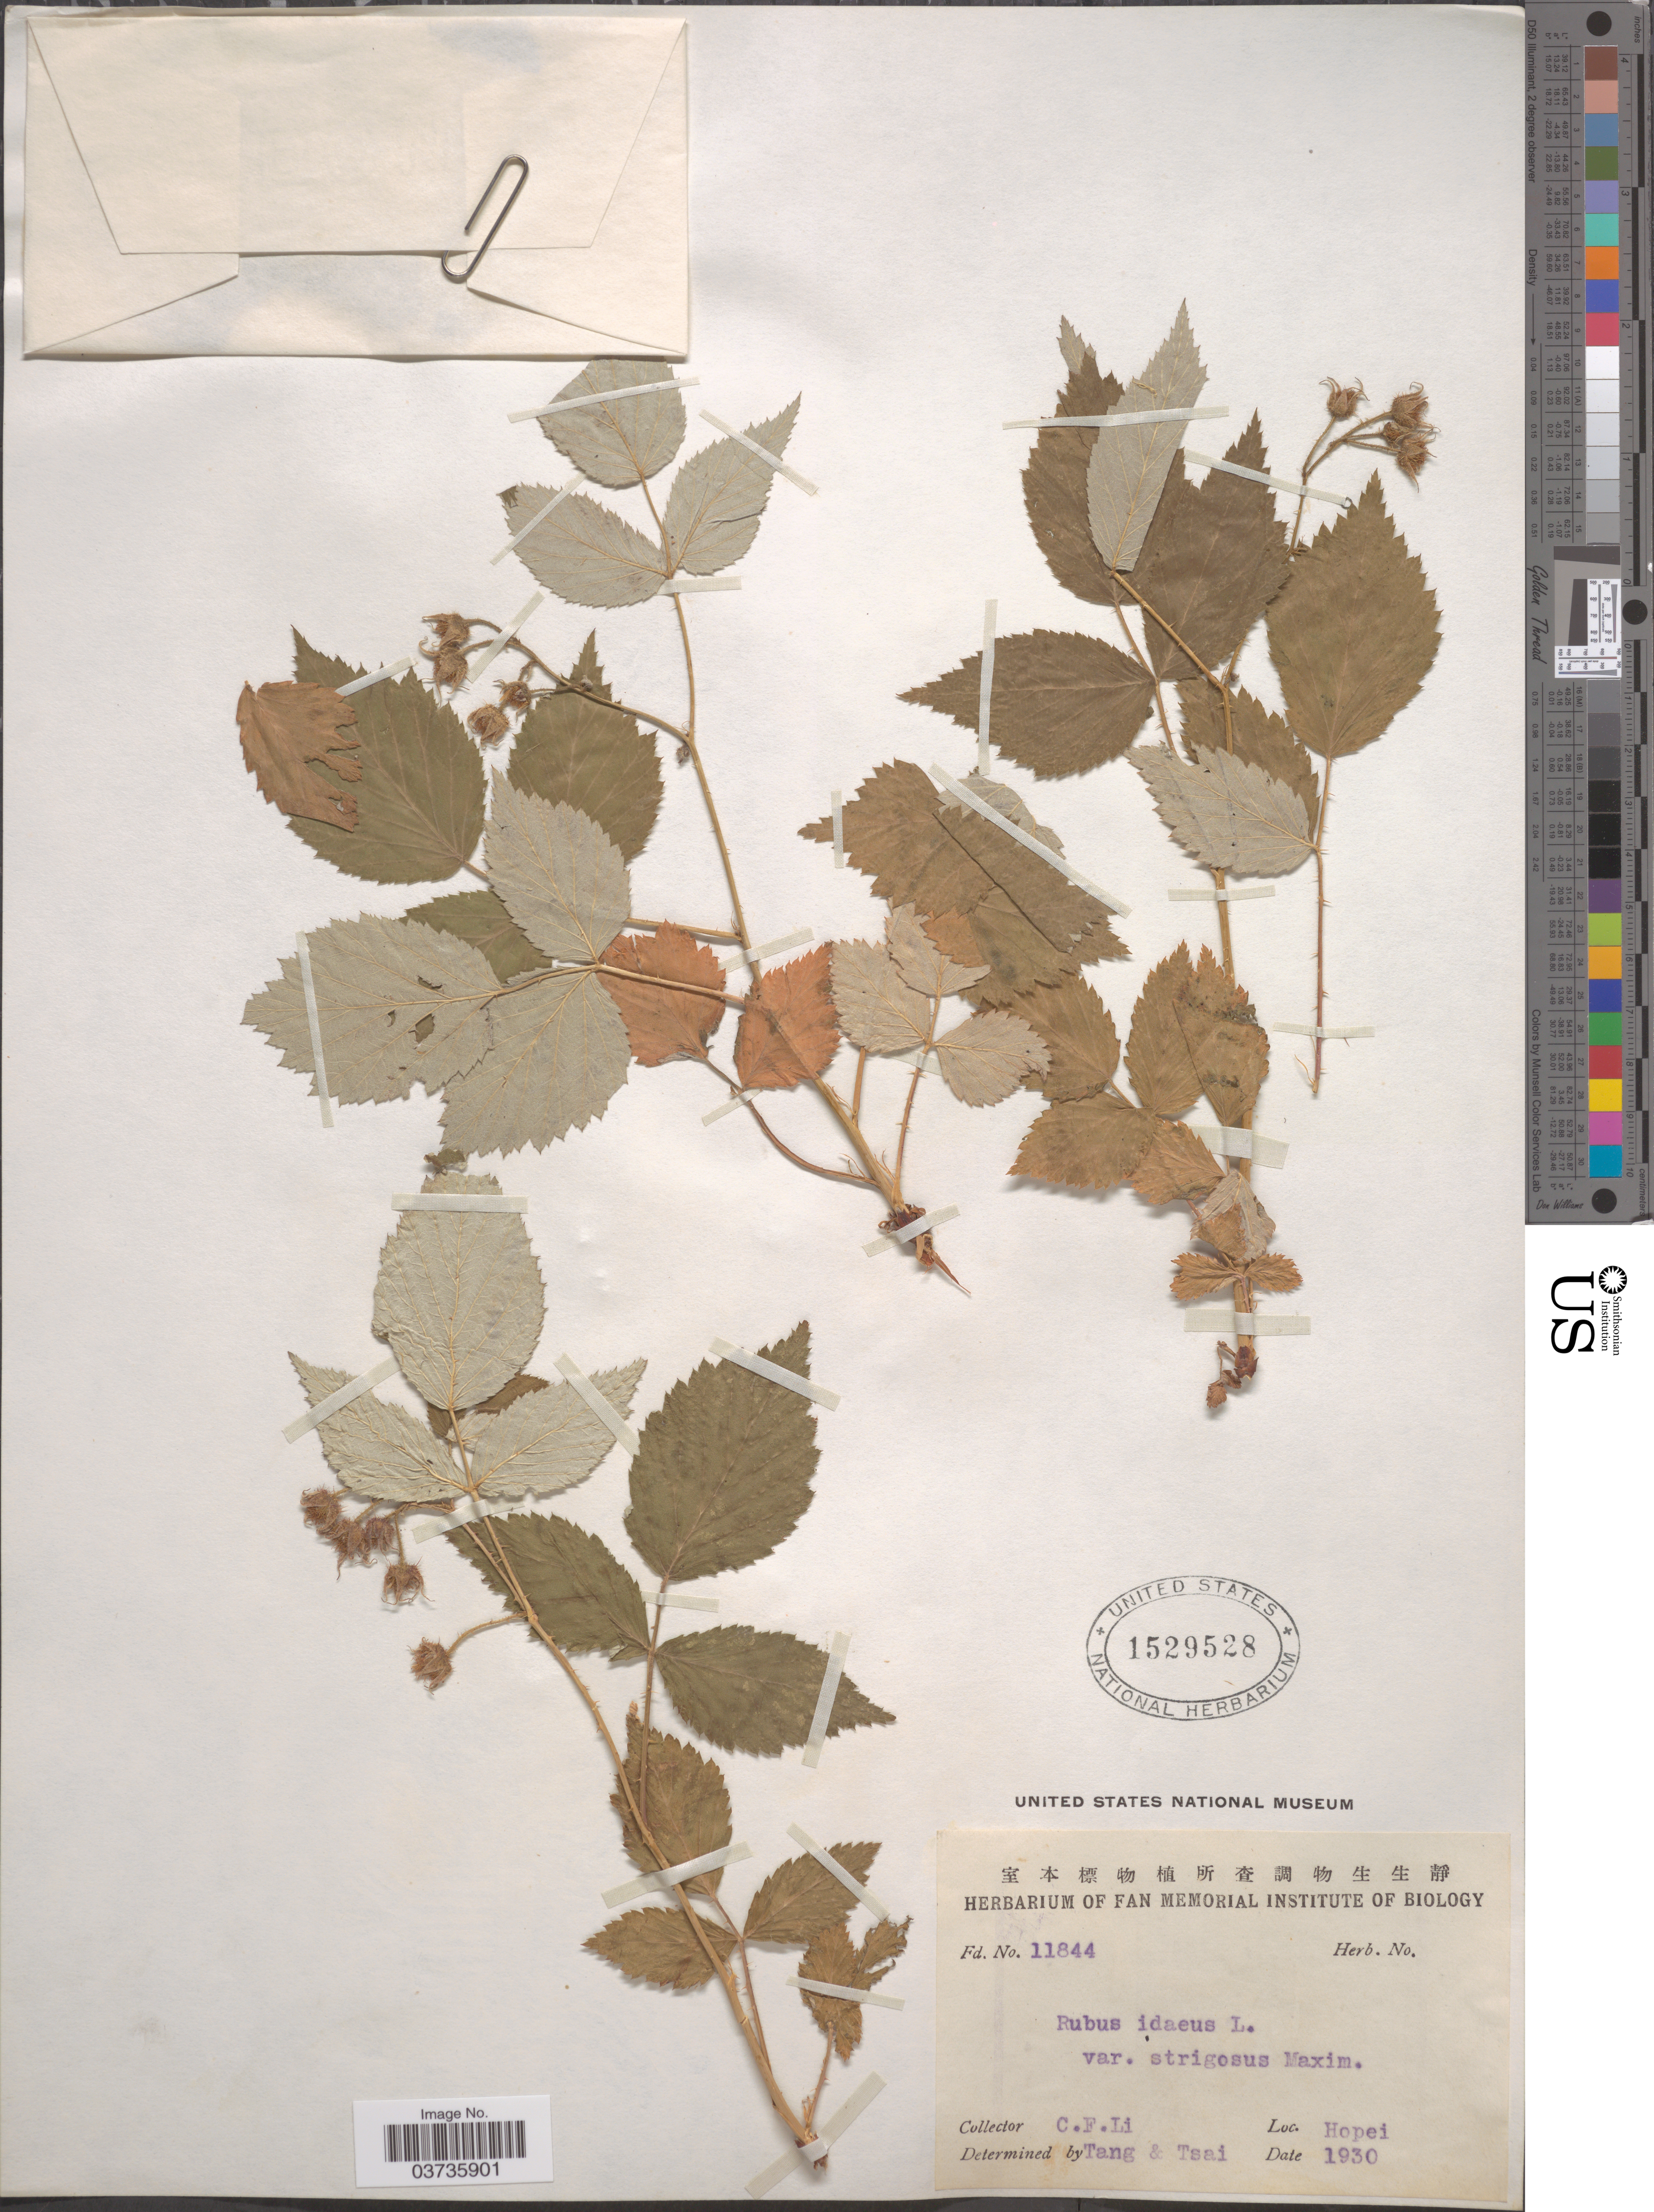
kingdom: Plantae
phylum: Tracheophyta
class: Magnoliopsida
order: Rosales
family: Rosaceae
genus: Rubus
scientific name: Rubus idaeus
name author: L.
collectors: C. F. Li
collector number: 11844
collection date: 1930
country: China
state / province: Hebei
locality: Hopei.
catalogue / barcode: US 1529528